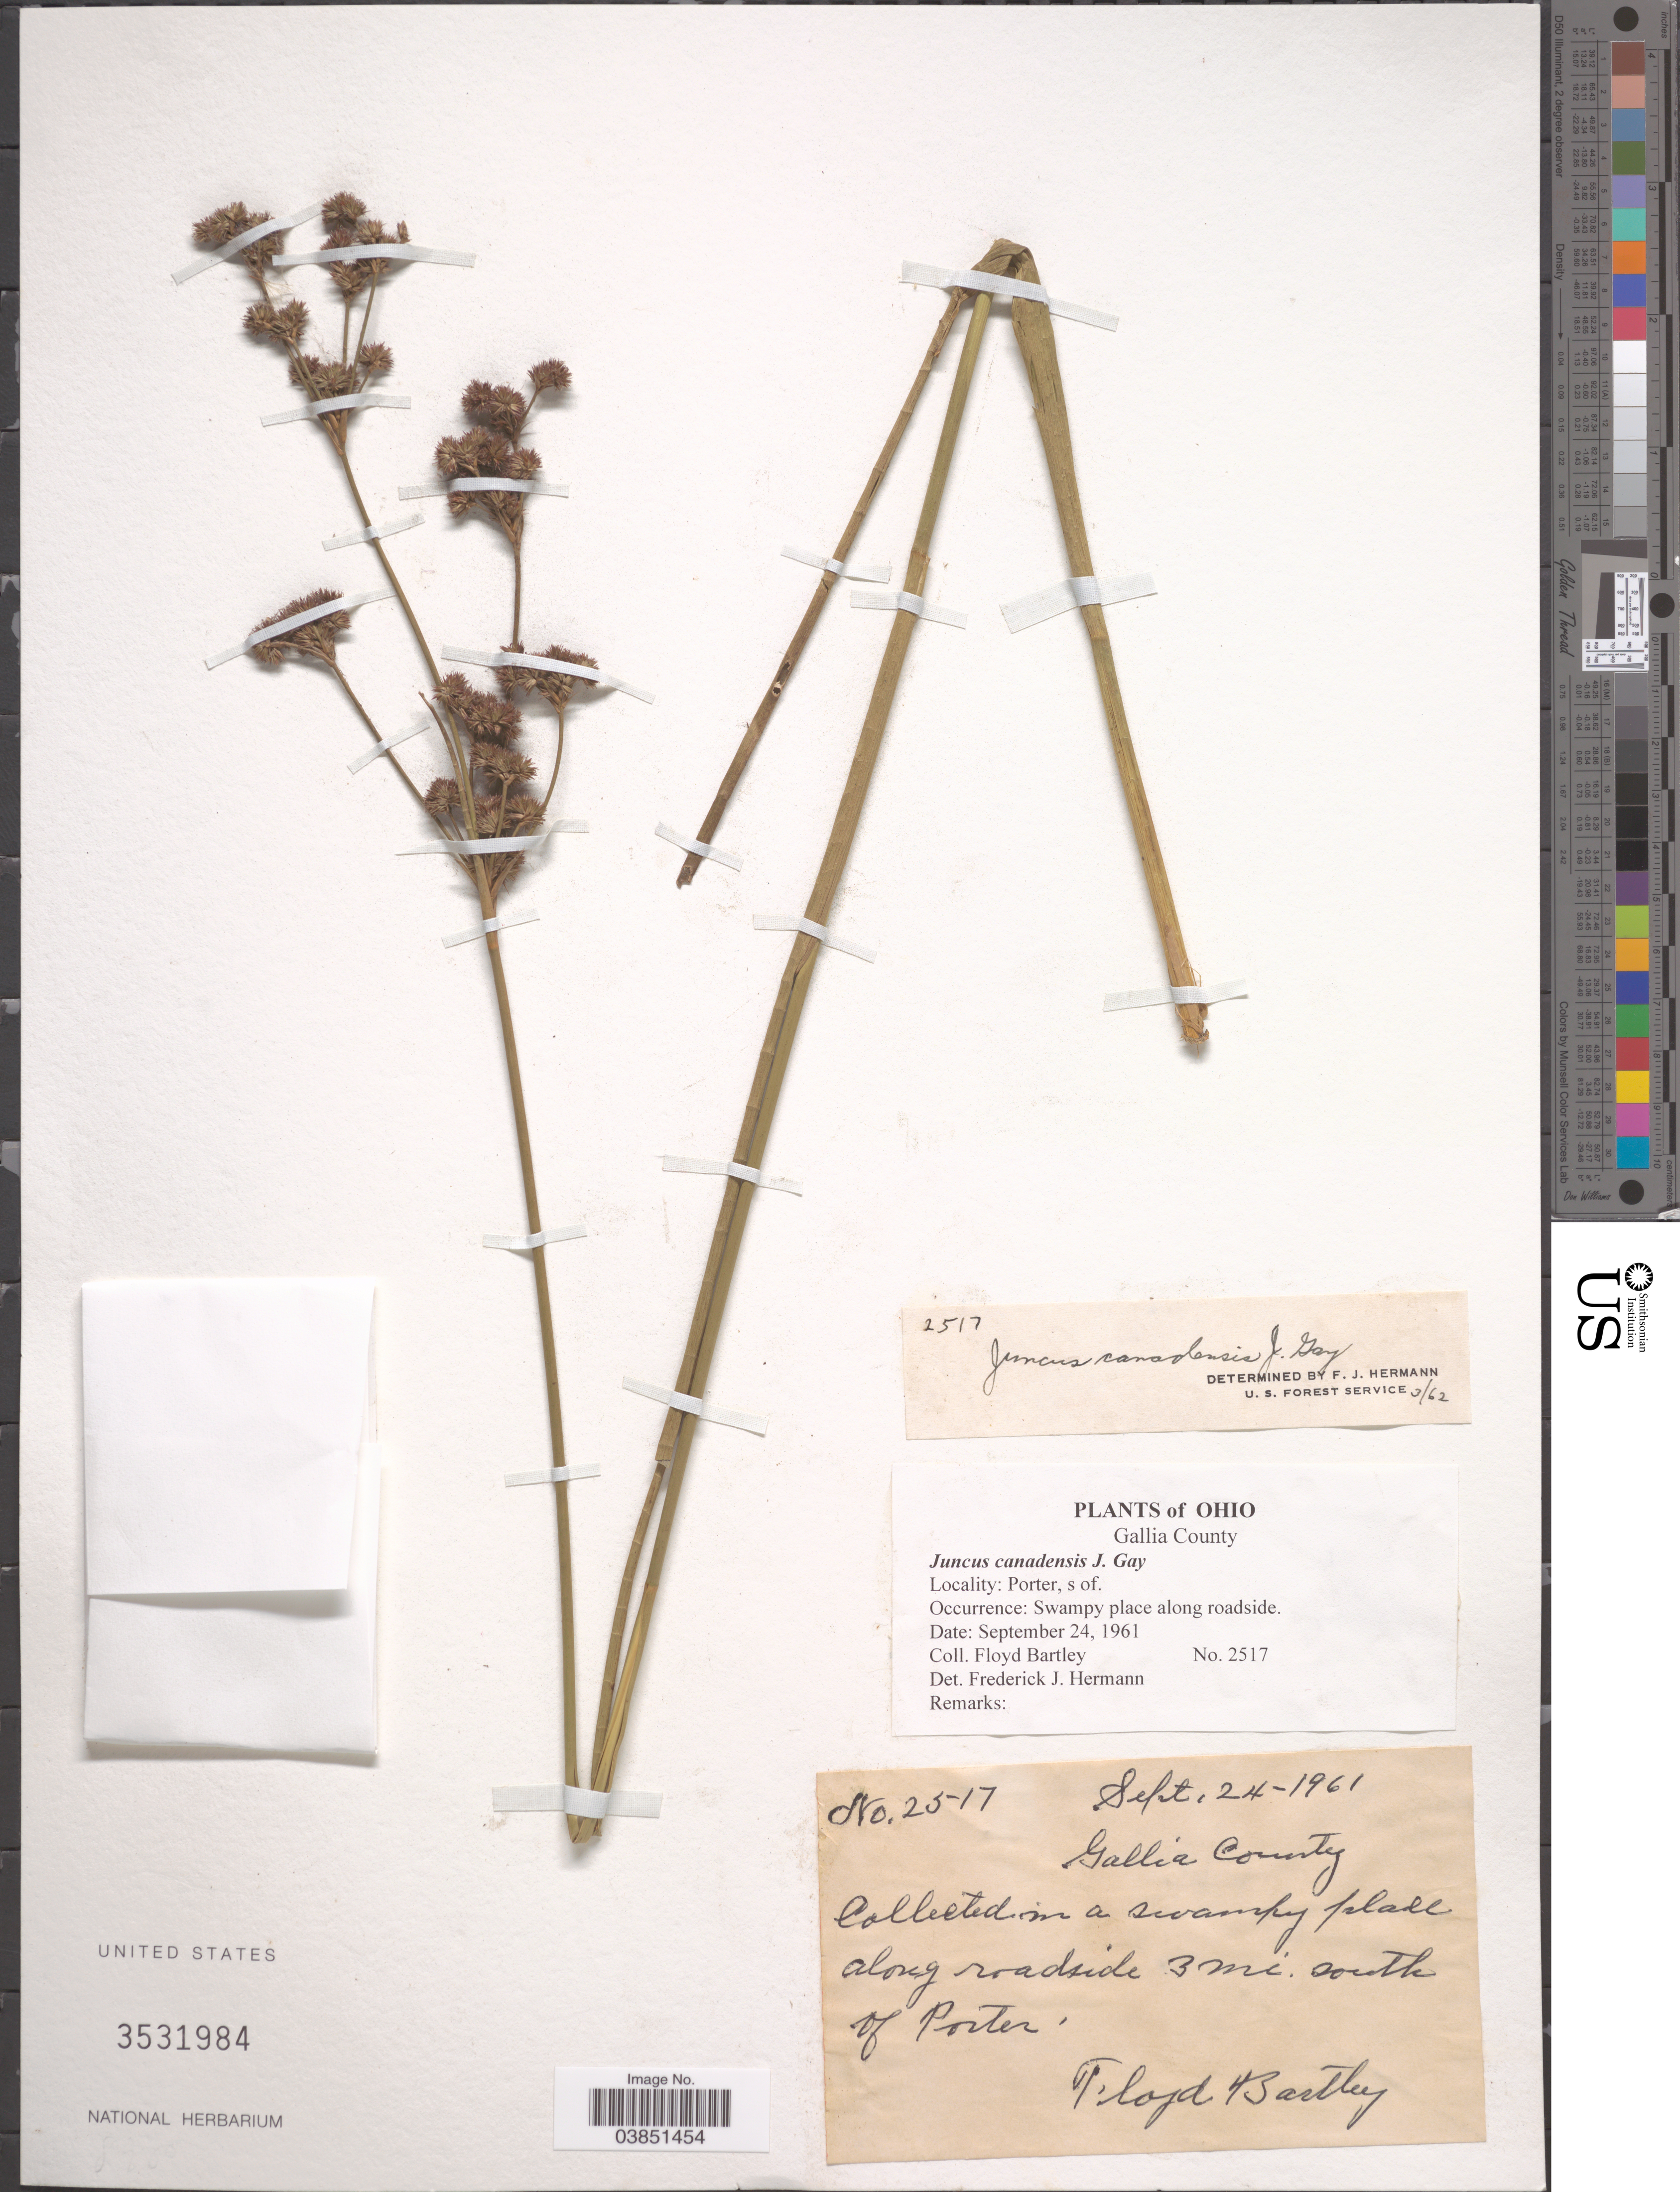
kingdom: Plantae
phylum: Tracheophyta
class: Liliopsida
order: Poales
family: Juncaceae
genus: Juncus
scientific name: Juncus canadensis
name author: J. Gay ex Laharpe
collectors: F. Bartley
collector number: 2517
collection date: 1961-09-24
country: United States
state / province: Ohio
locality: Gallia County. Along roadside 3 mi. south of Porter.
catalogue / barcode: US 3531984